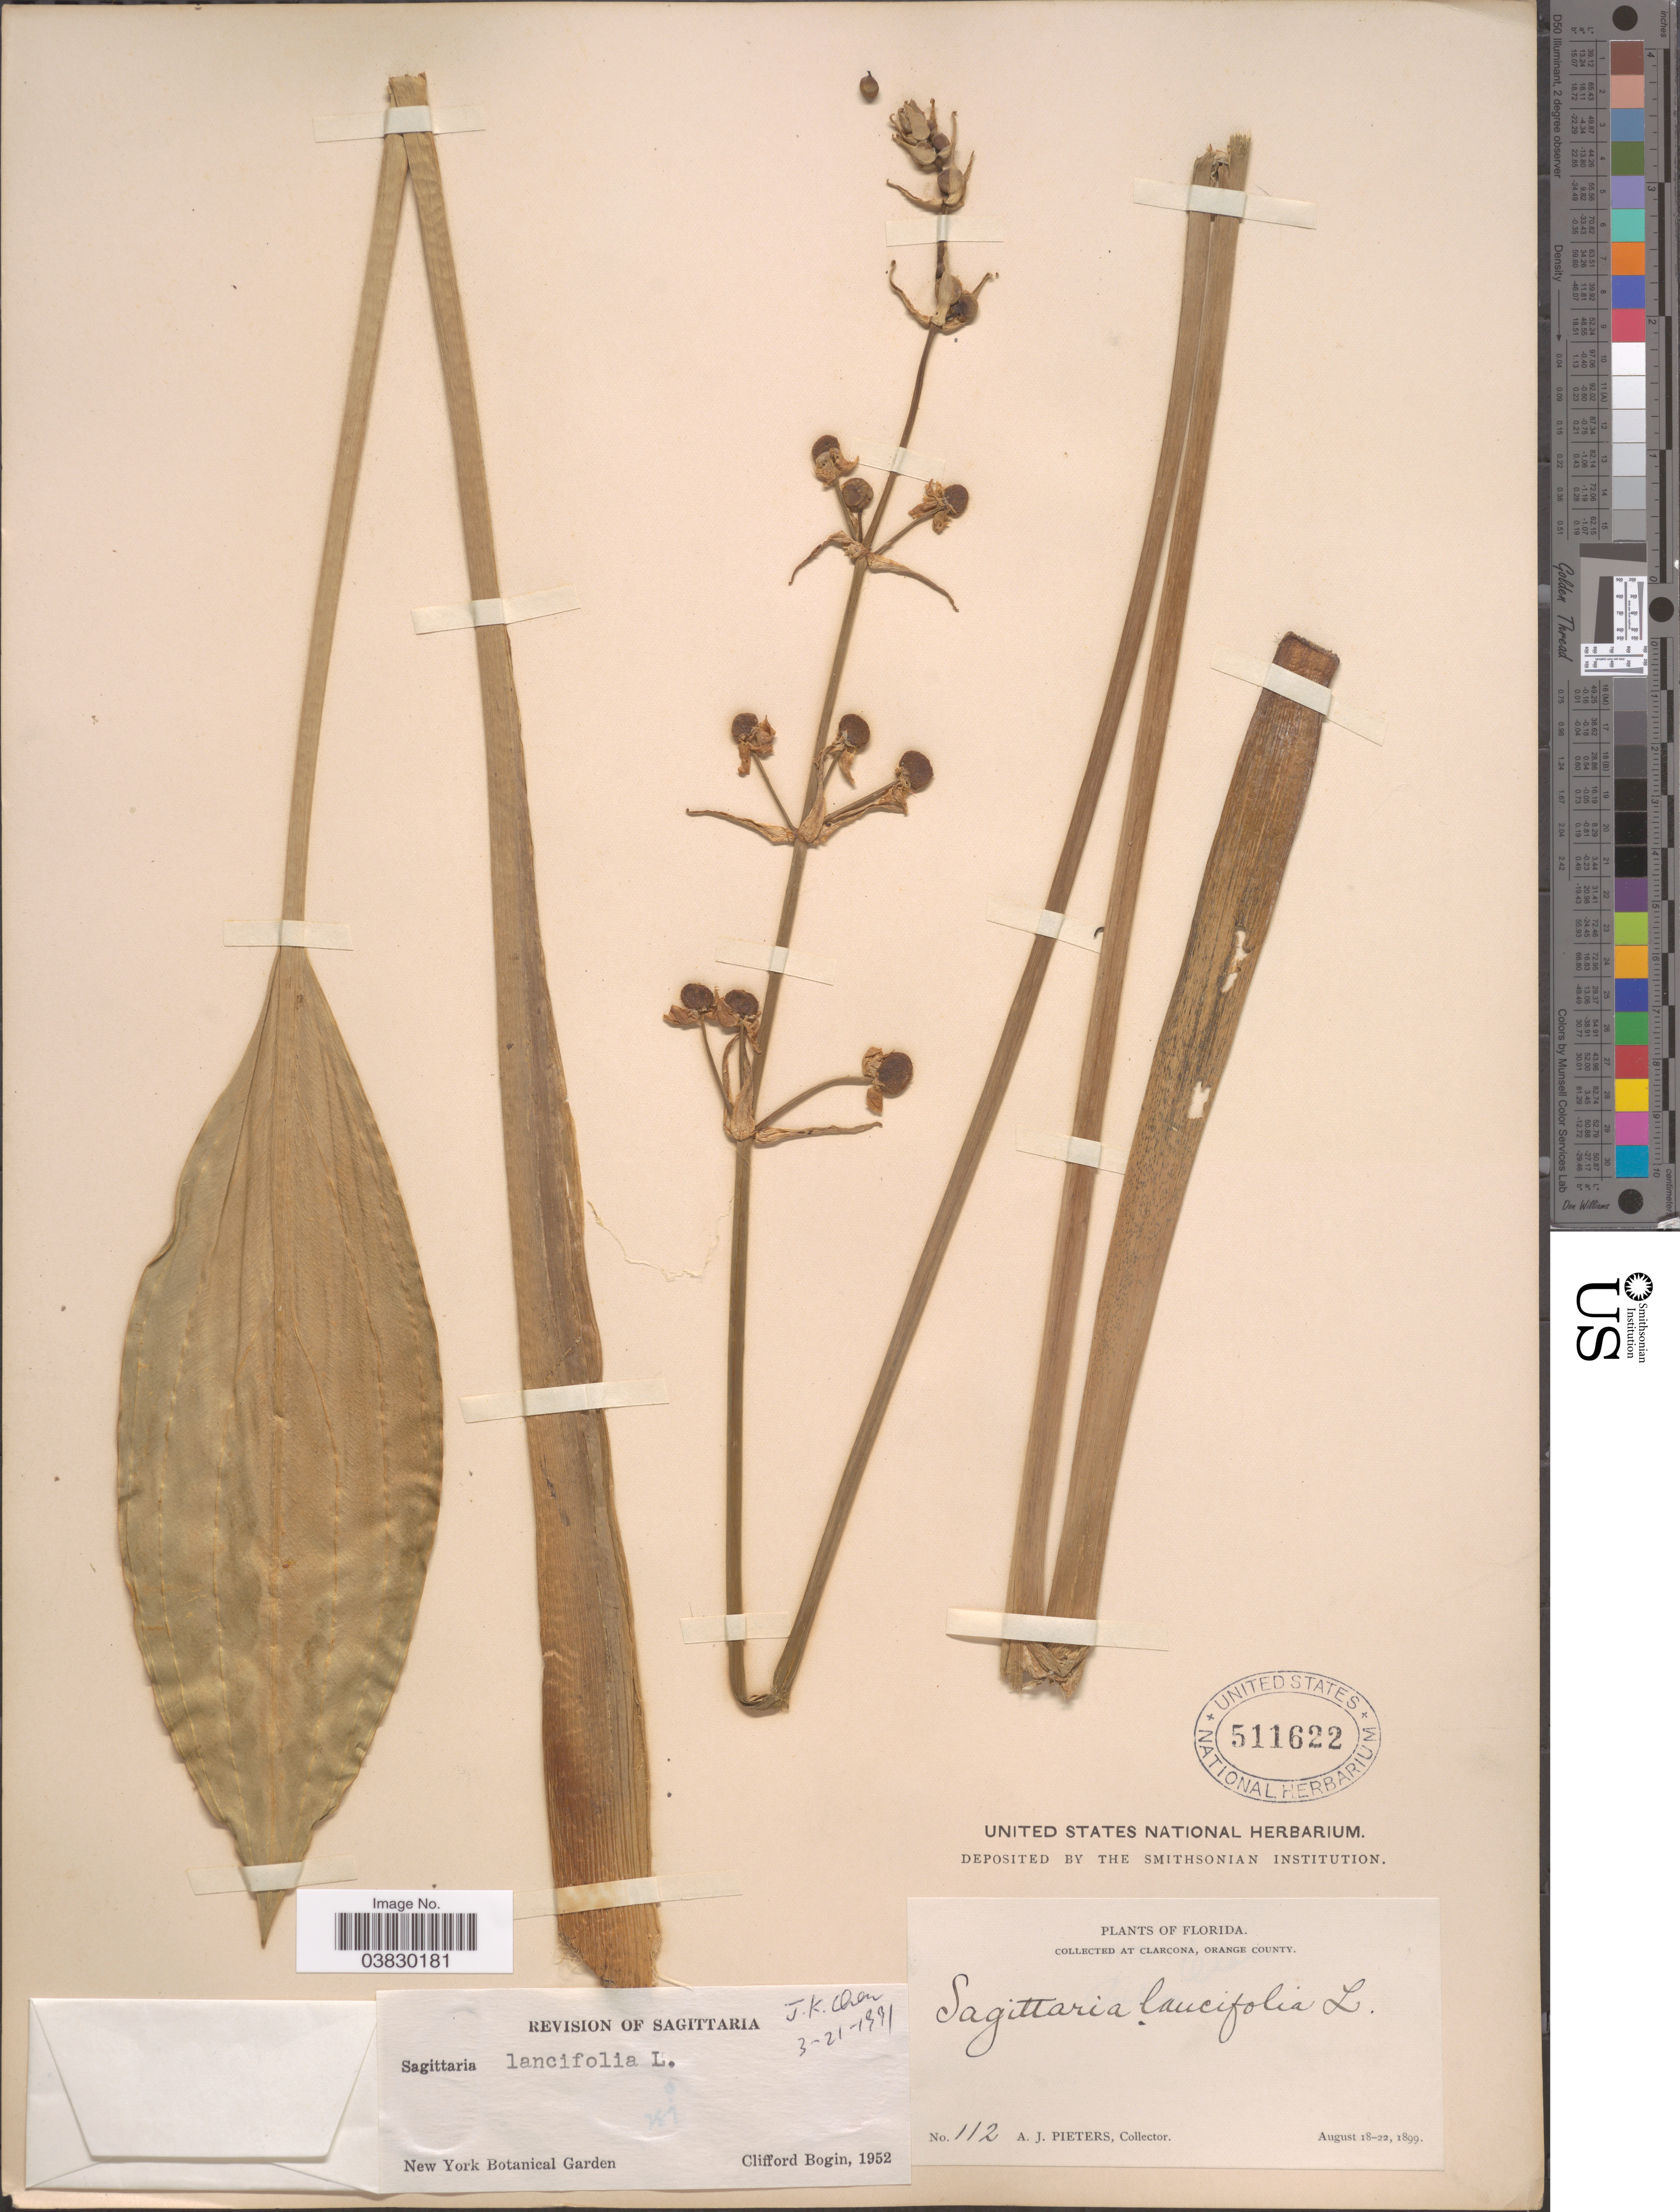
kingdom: Plantae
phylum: Tracheophyta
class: Liliopsida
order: Alismatales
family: Alismataceae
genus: Sagittaria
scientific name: Sagittaria lancifolia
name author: L.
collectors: A. Pieters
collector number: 112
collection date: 1899-08-18/1899-08-22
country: United States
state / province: Florida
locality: At Clarcona, Orange County.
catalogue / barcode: US 511622